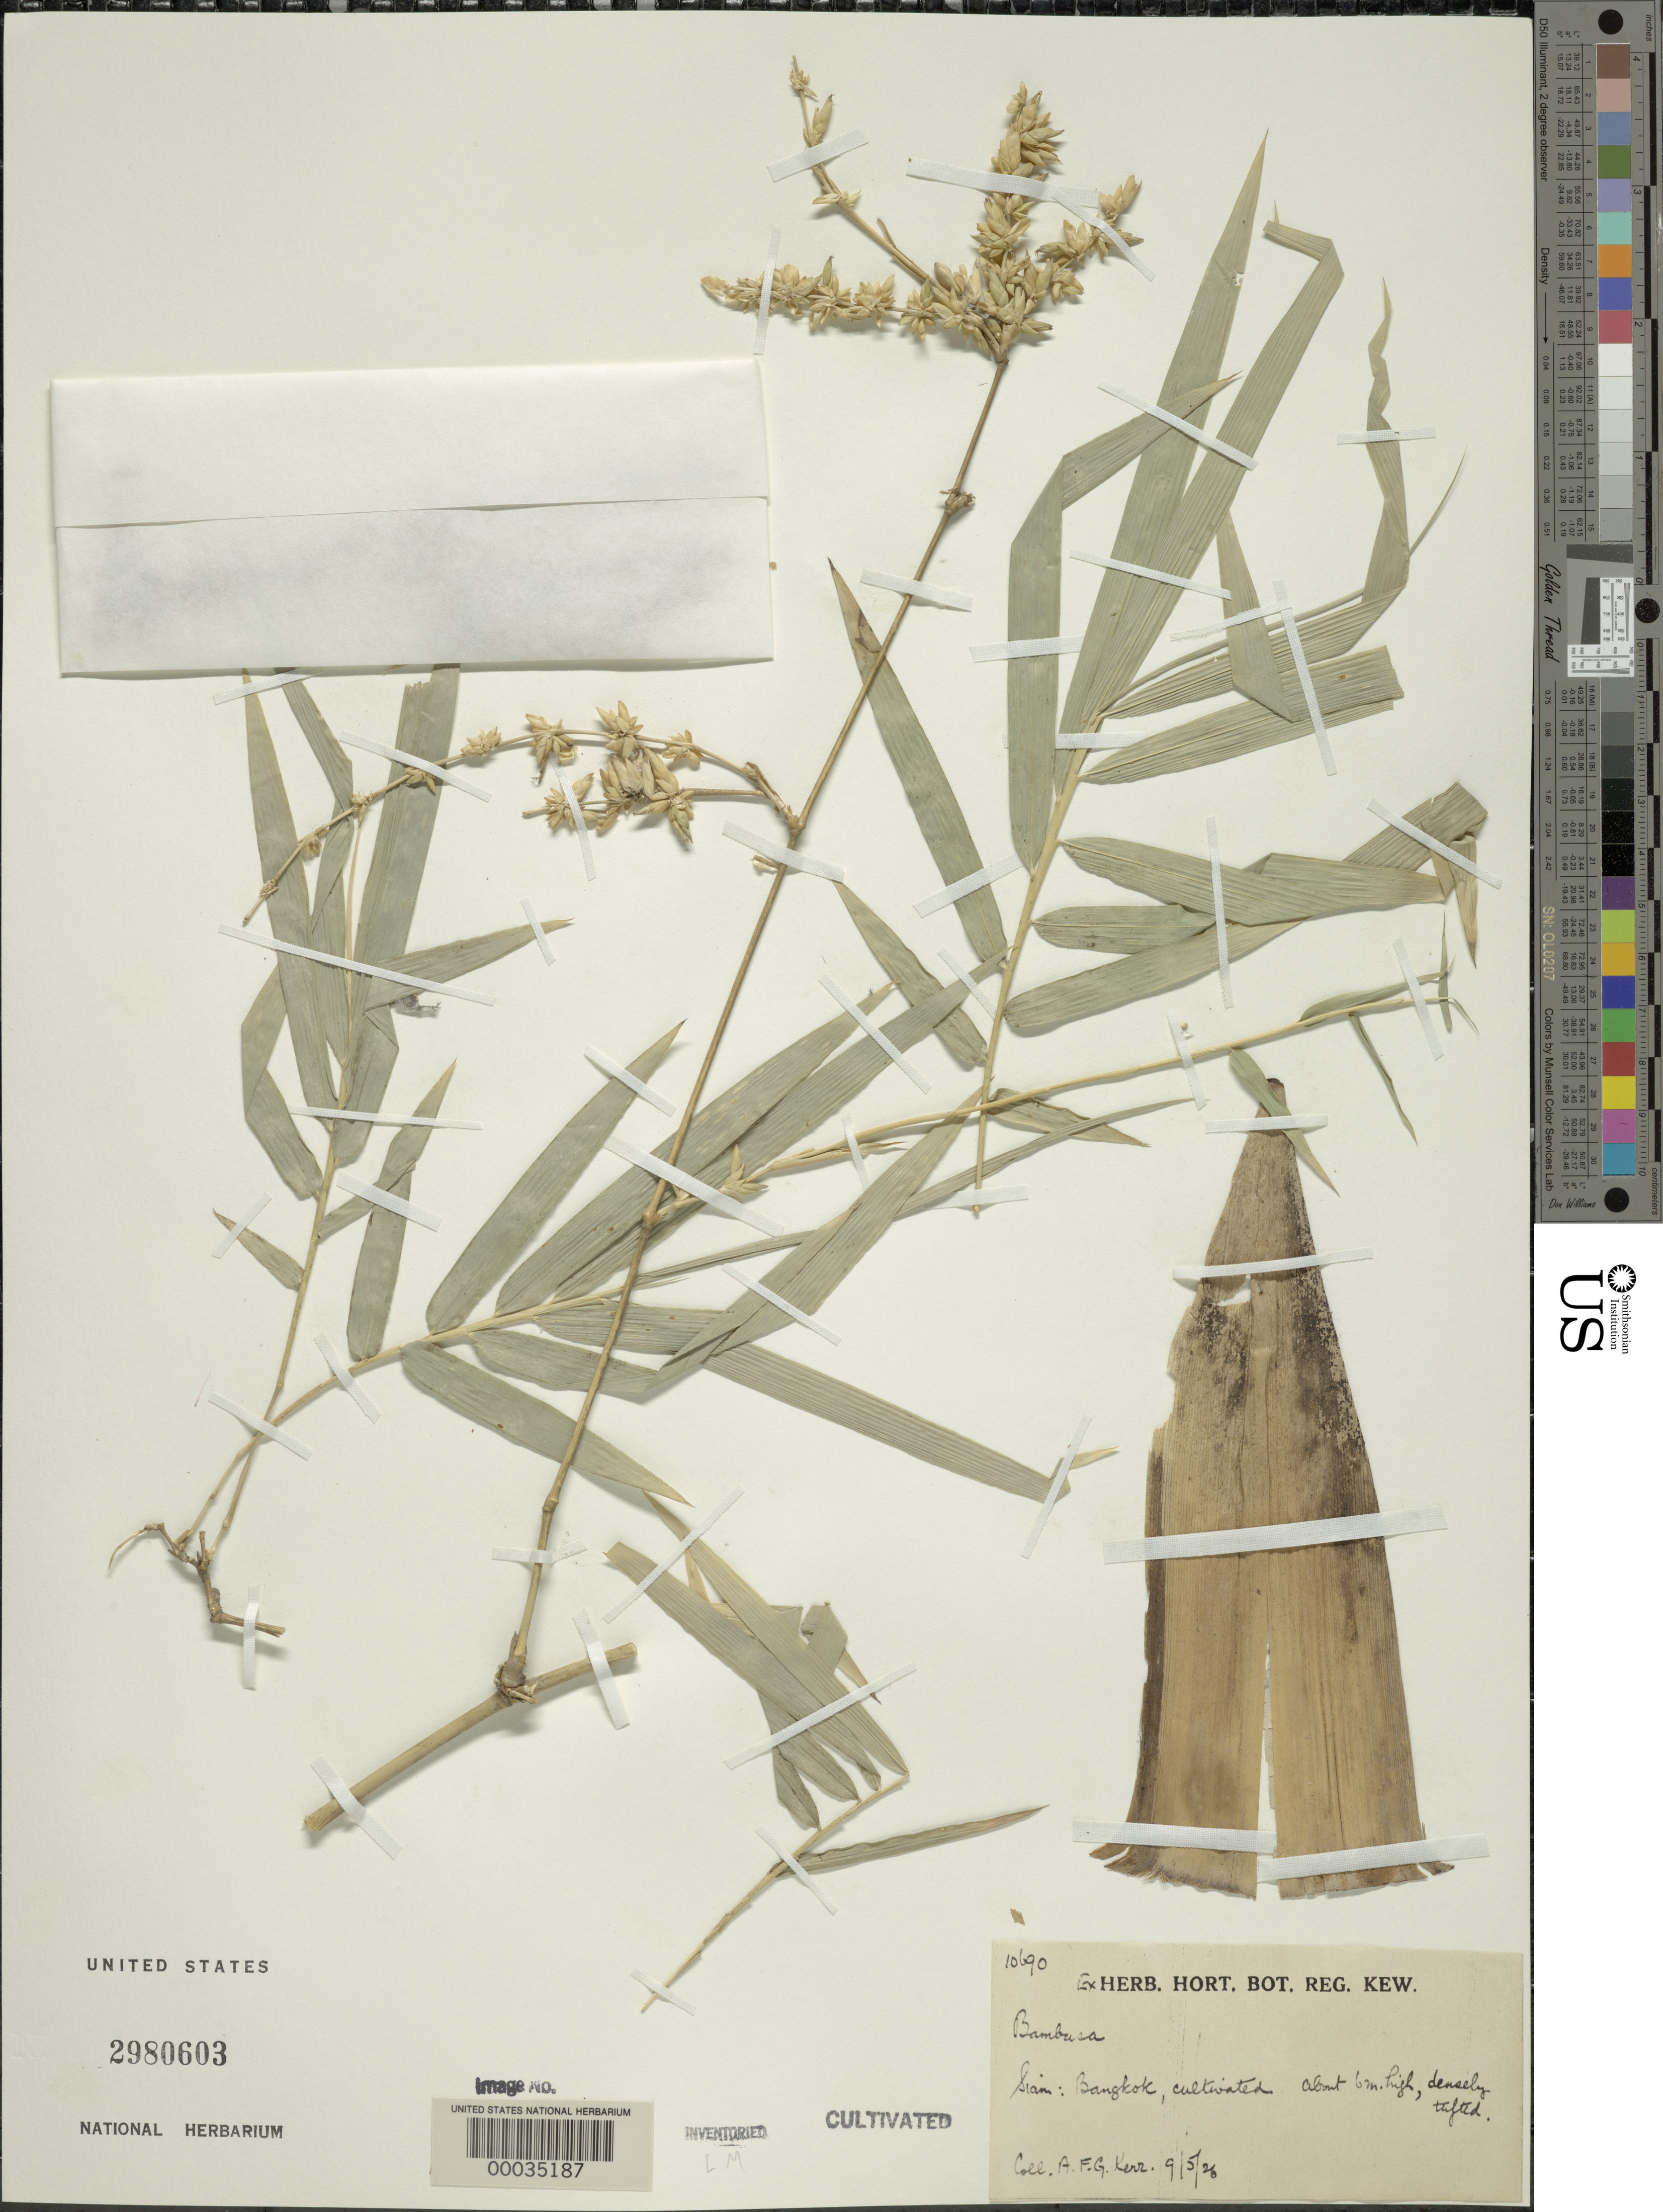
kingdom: Plantae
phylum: Tracheophyta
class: Liliopsida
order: Poales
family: Poaceae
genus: Bambusa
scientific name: Bambusa sp.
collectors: A. F. G. Kerr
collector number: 10690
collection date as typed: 09 May 1926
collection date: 1926-05-09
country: Thailand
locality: Bangkok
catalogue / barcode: US 2980603